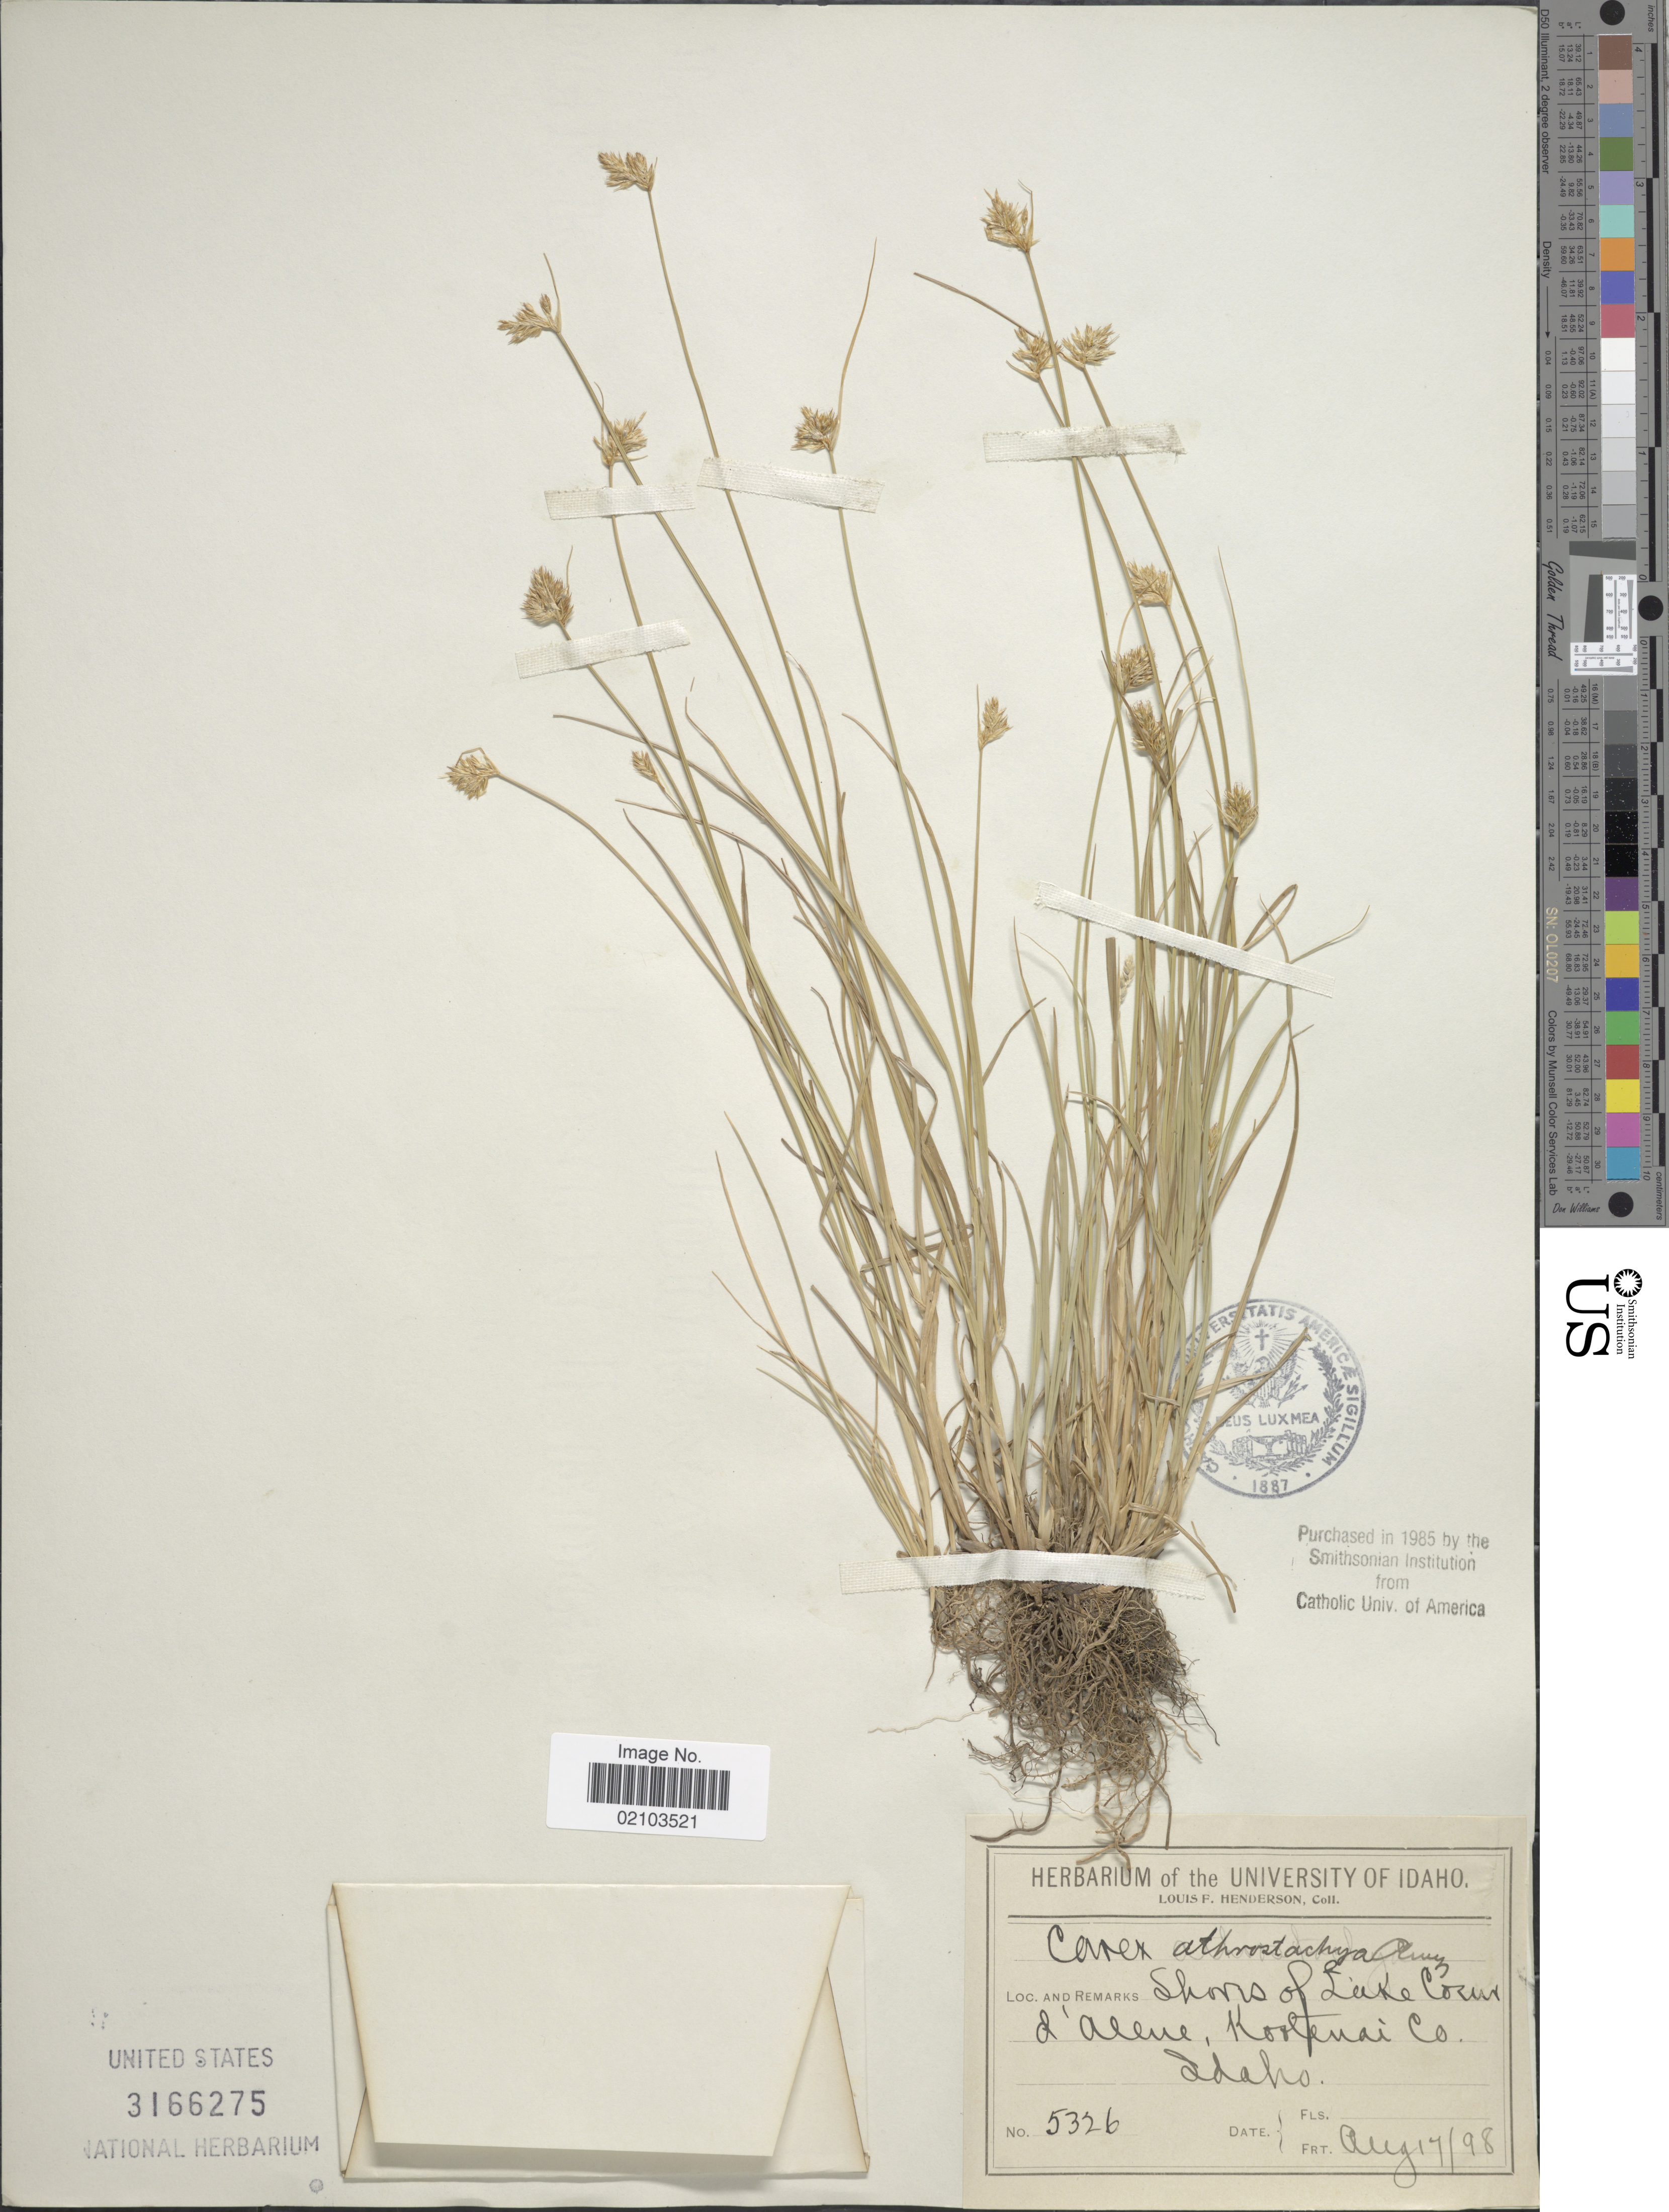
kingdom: Plantae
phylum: Tracheophyta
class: Liliopsida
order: Poales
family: Cyperaceae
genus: Carex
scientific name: Carex athrostachya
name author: Olney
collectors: L. Henderson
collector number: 5326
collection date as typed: Transcribed d/m/y: 17/8/98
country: United States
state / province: Idaho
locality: Shores of Lake Coeur d'Alene, Kootenai Co.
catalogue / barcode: US 3166275